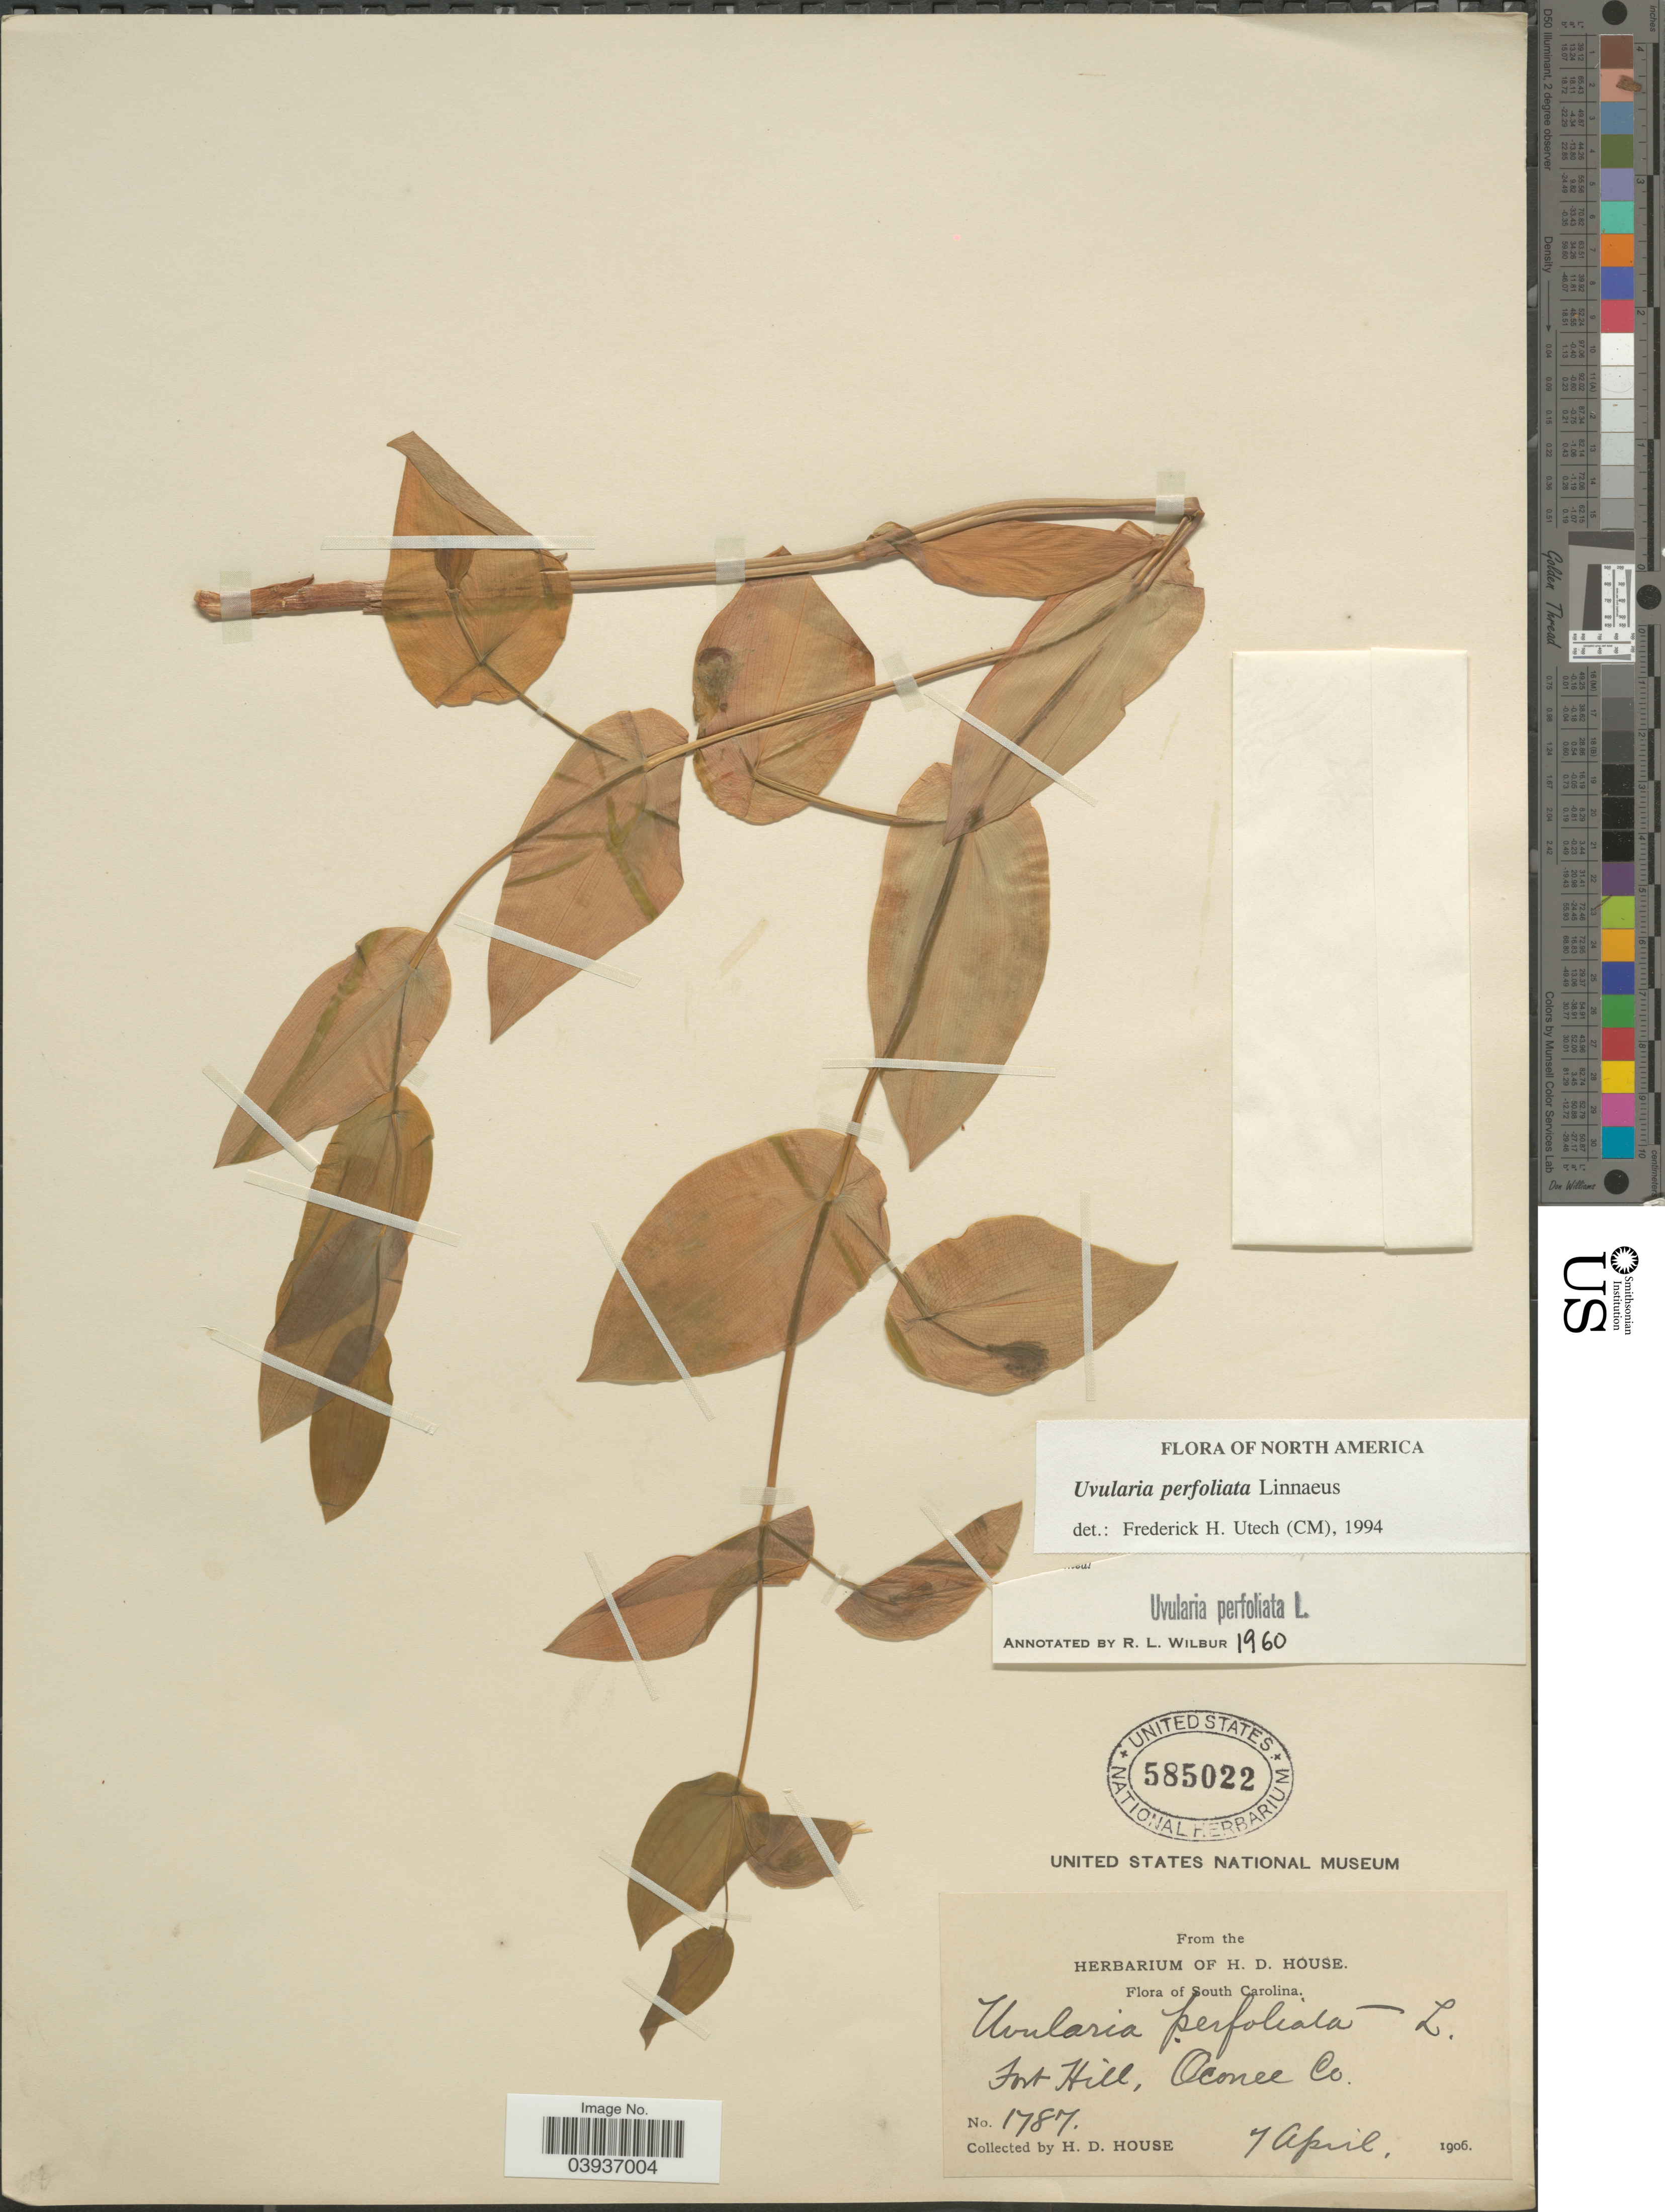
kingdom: Plantae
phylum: Tracheophyta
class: Liliopsida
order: Liliales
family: Colchicaceae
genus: Uvularia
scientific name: Uvularia perfoliata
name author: L.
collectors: H. D. House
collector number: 1787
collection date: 1906-04-07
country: United States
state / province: South Carolina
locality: Fort Hill, Oconee Co.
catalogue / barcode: US 585022